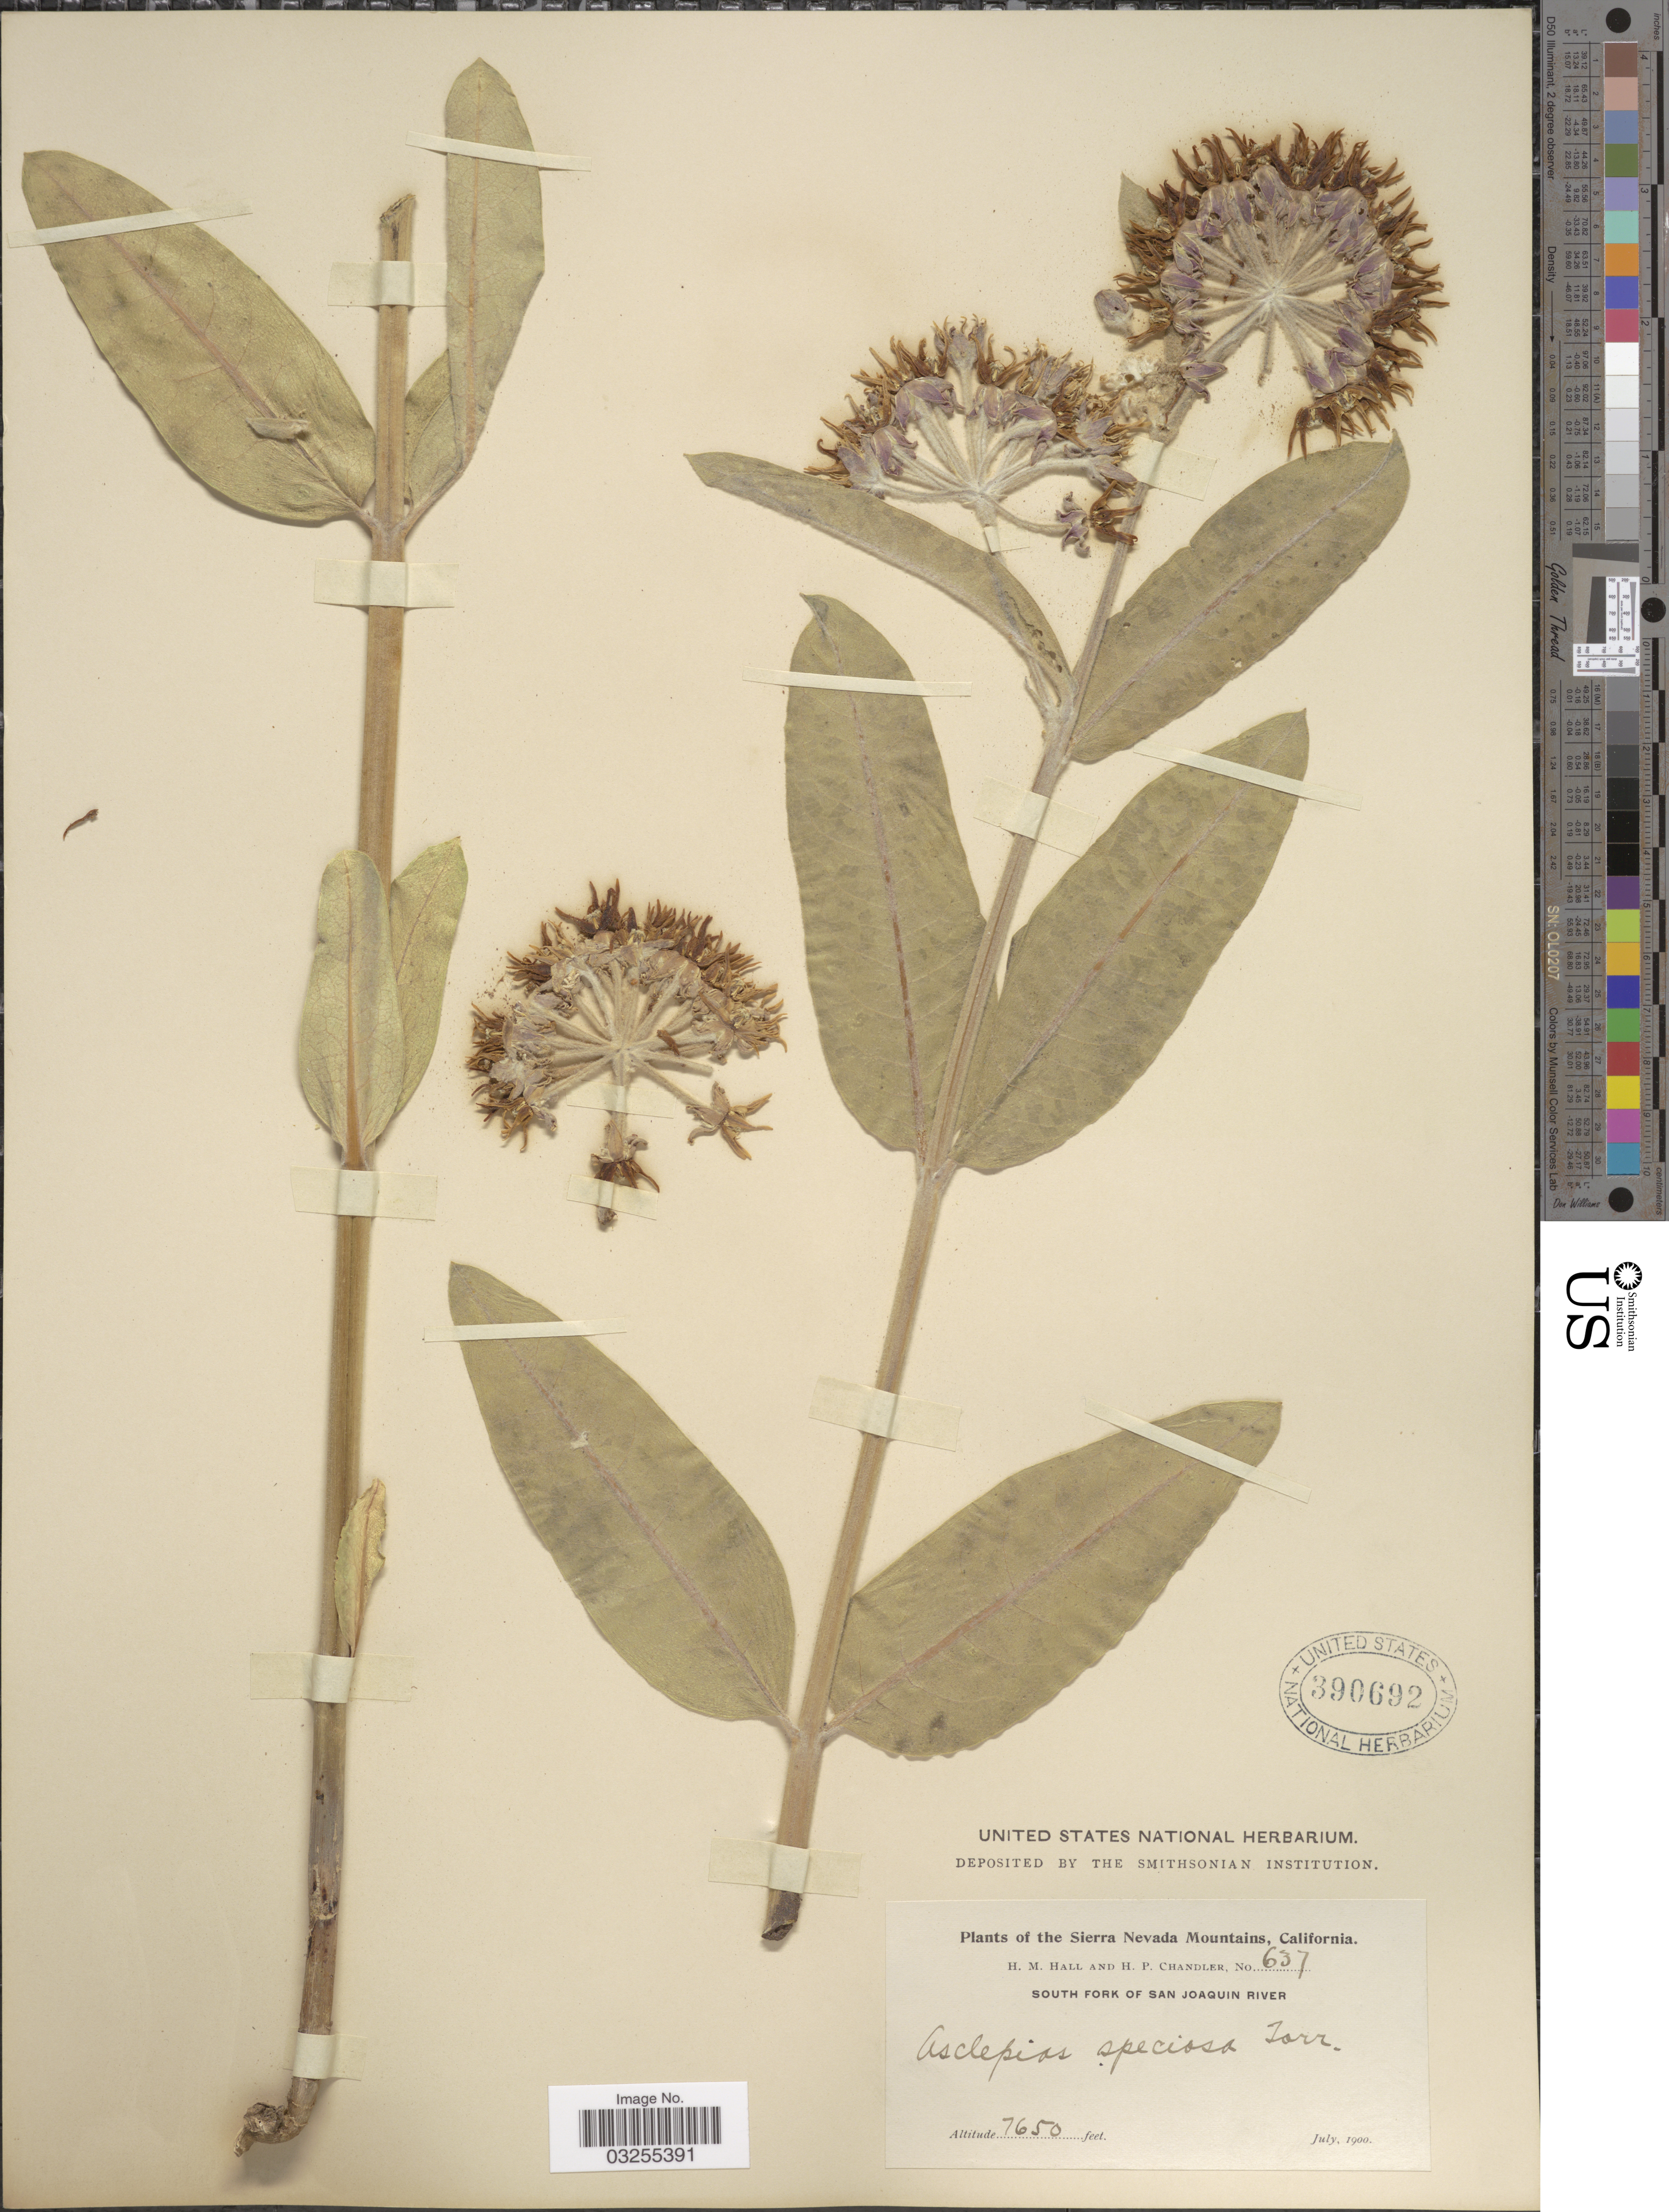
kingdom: Plantae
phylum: Tracheophyta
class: Magnoliopsida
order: Gentianales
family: Apocynaceae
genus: Asclepias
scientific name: Asclepias speciosa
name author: Torr.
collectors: H. M. Hall & H. Chandler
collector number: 637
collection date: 1900-07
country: United States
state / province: California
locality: The Sierra Nevada Mountains, South Fork of San Joaquin River.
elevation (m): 2332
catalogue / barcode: US 390692